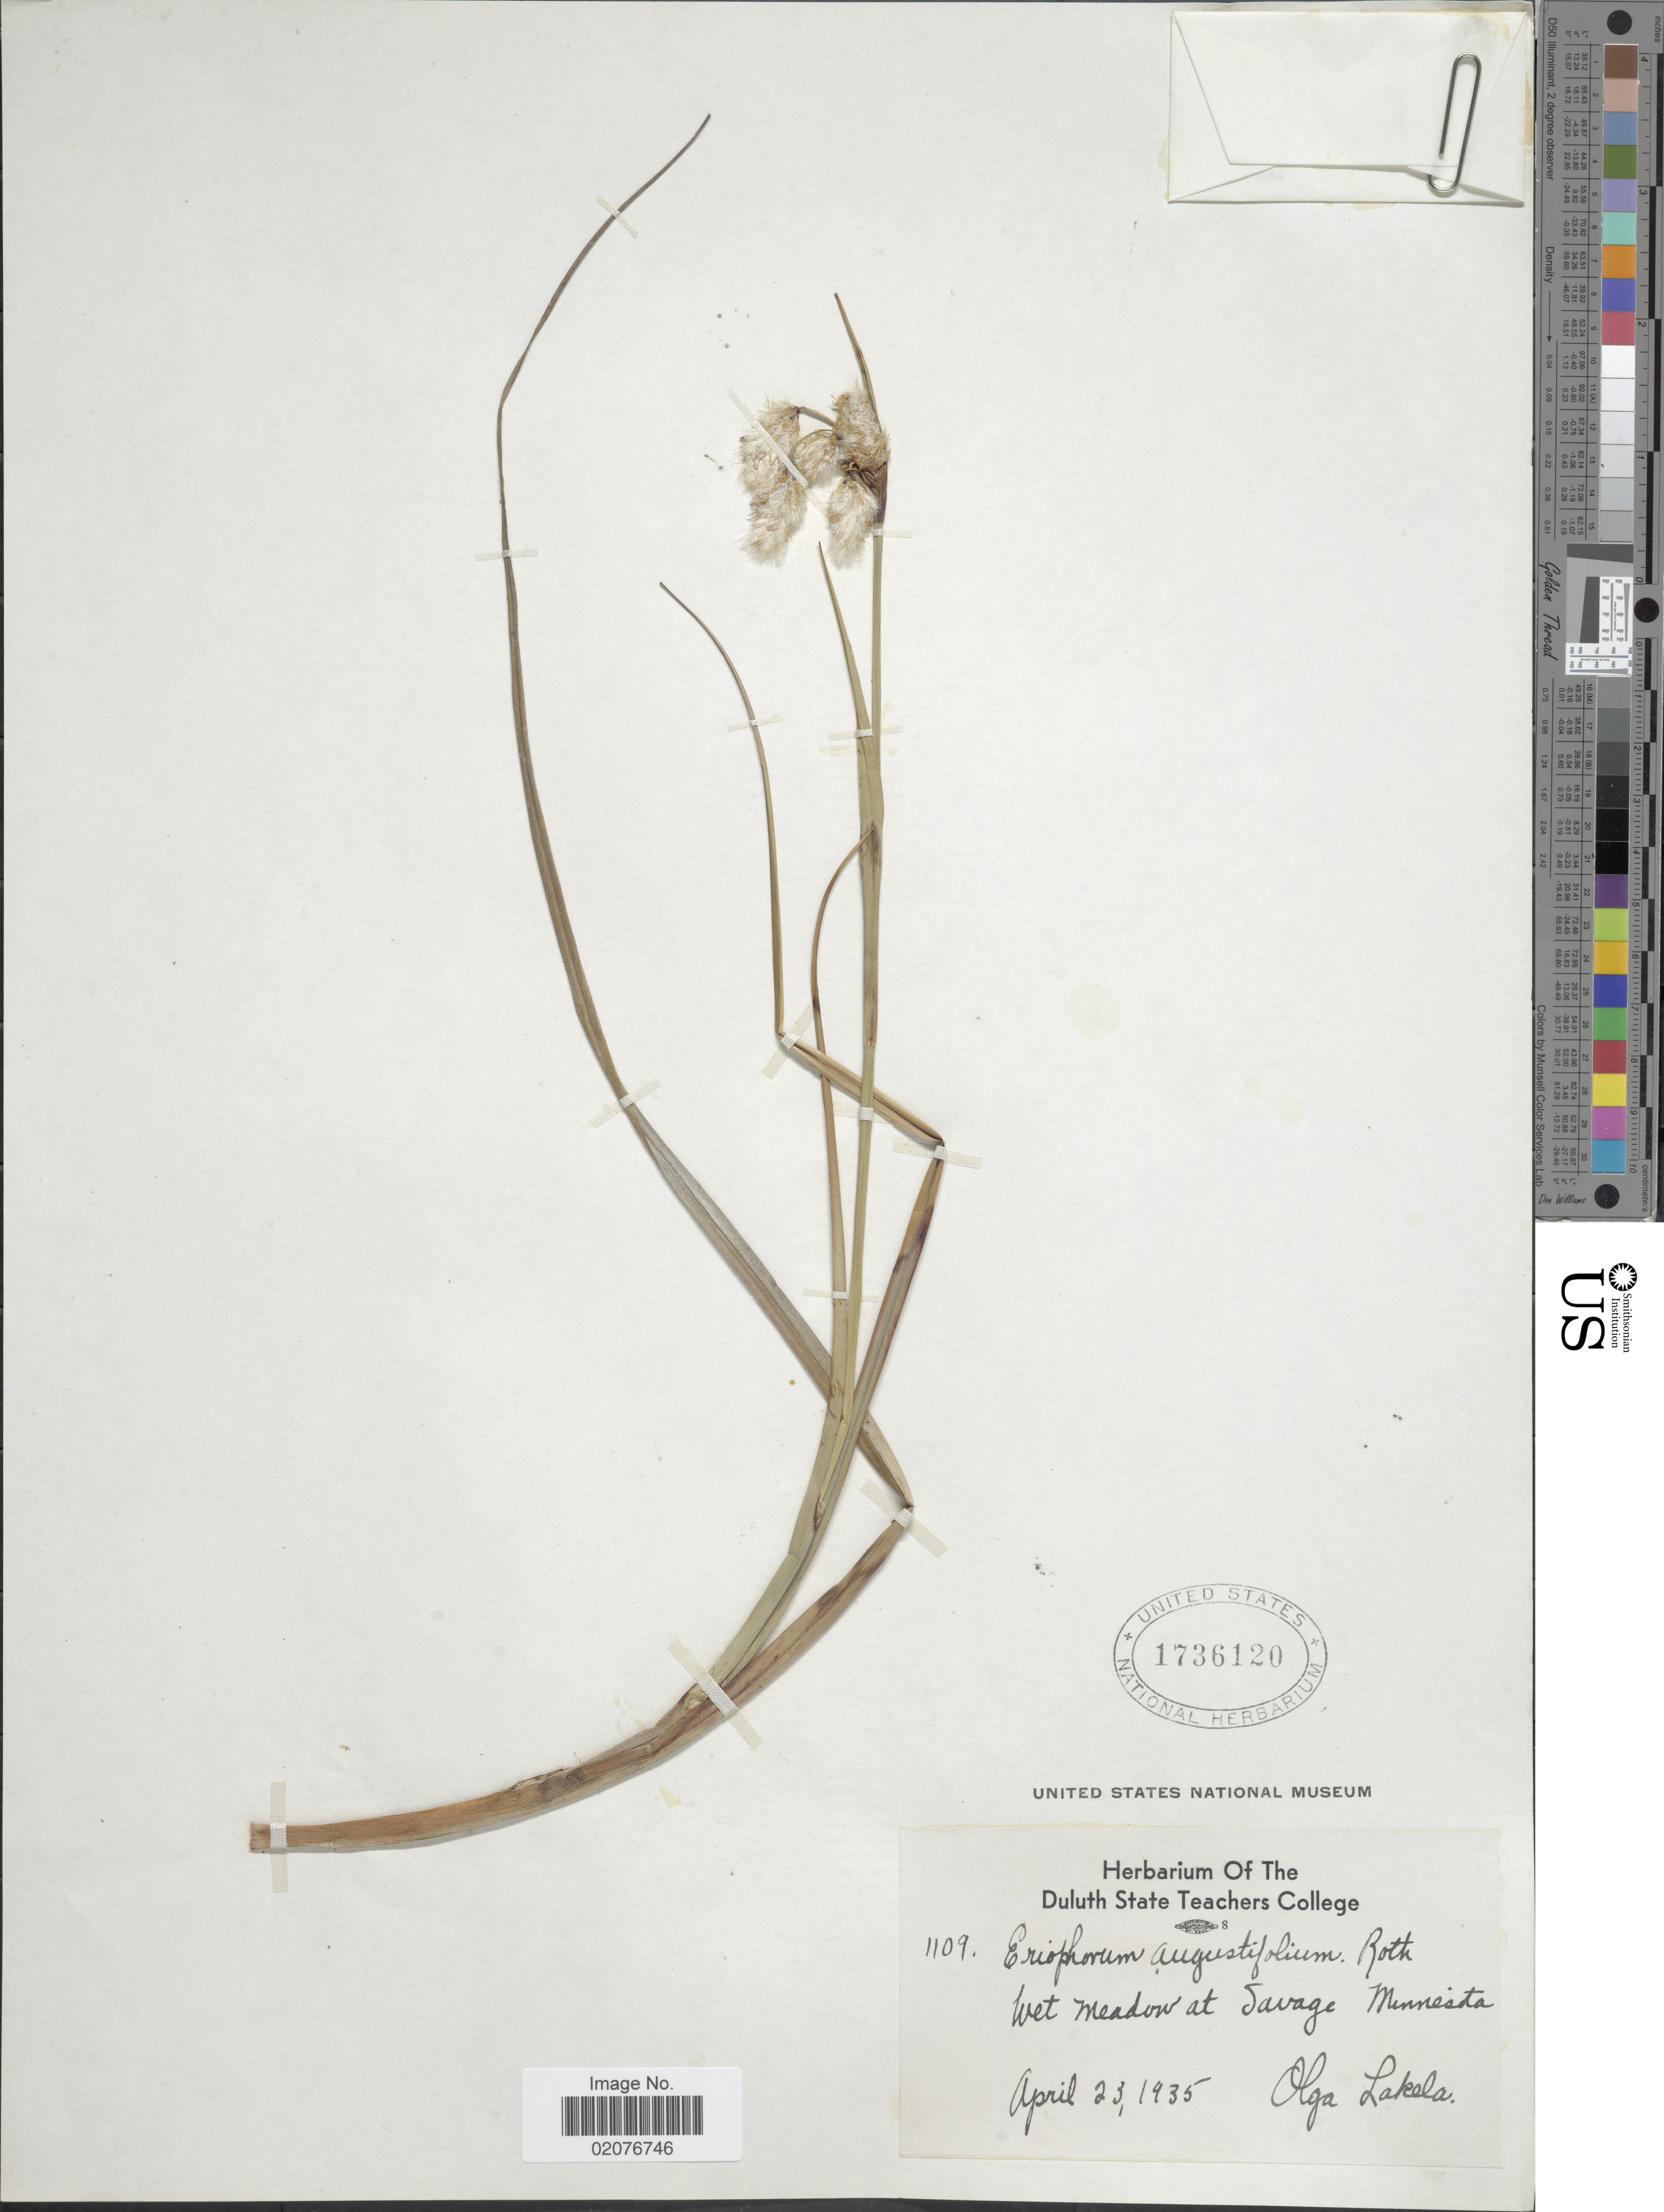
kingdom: Plantae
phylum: Tracheophyta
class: Liliopsida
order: Poales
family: Cyperaceae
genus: Eriophorum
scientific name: Eriophorum angustifolium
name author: Honck.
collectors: O. K. Lakela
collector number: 1109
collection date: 1935-04-23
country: United States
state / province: Minnesota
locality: Wet Meadow at Savage Minnesota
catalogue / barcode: US 1736120